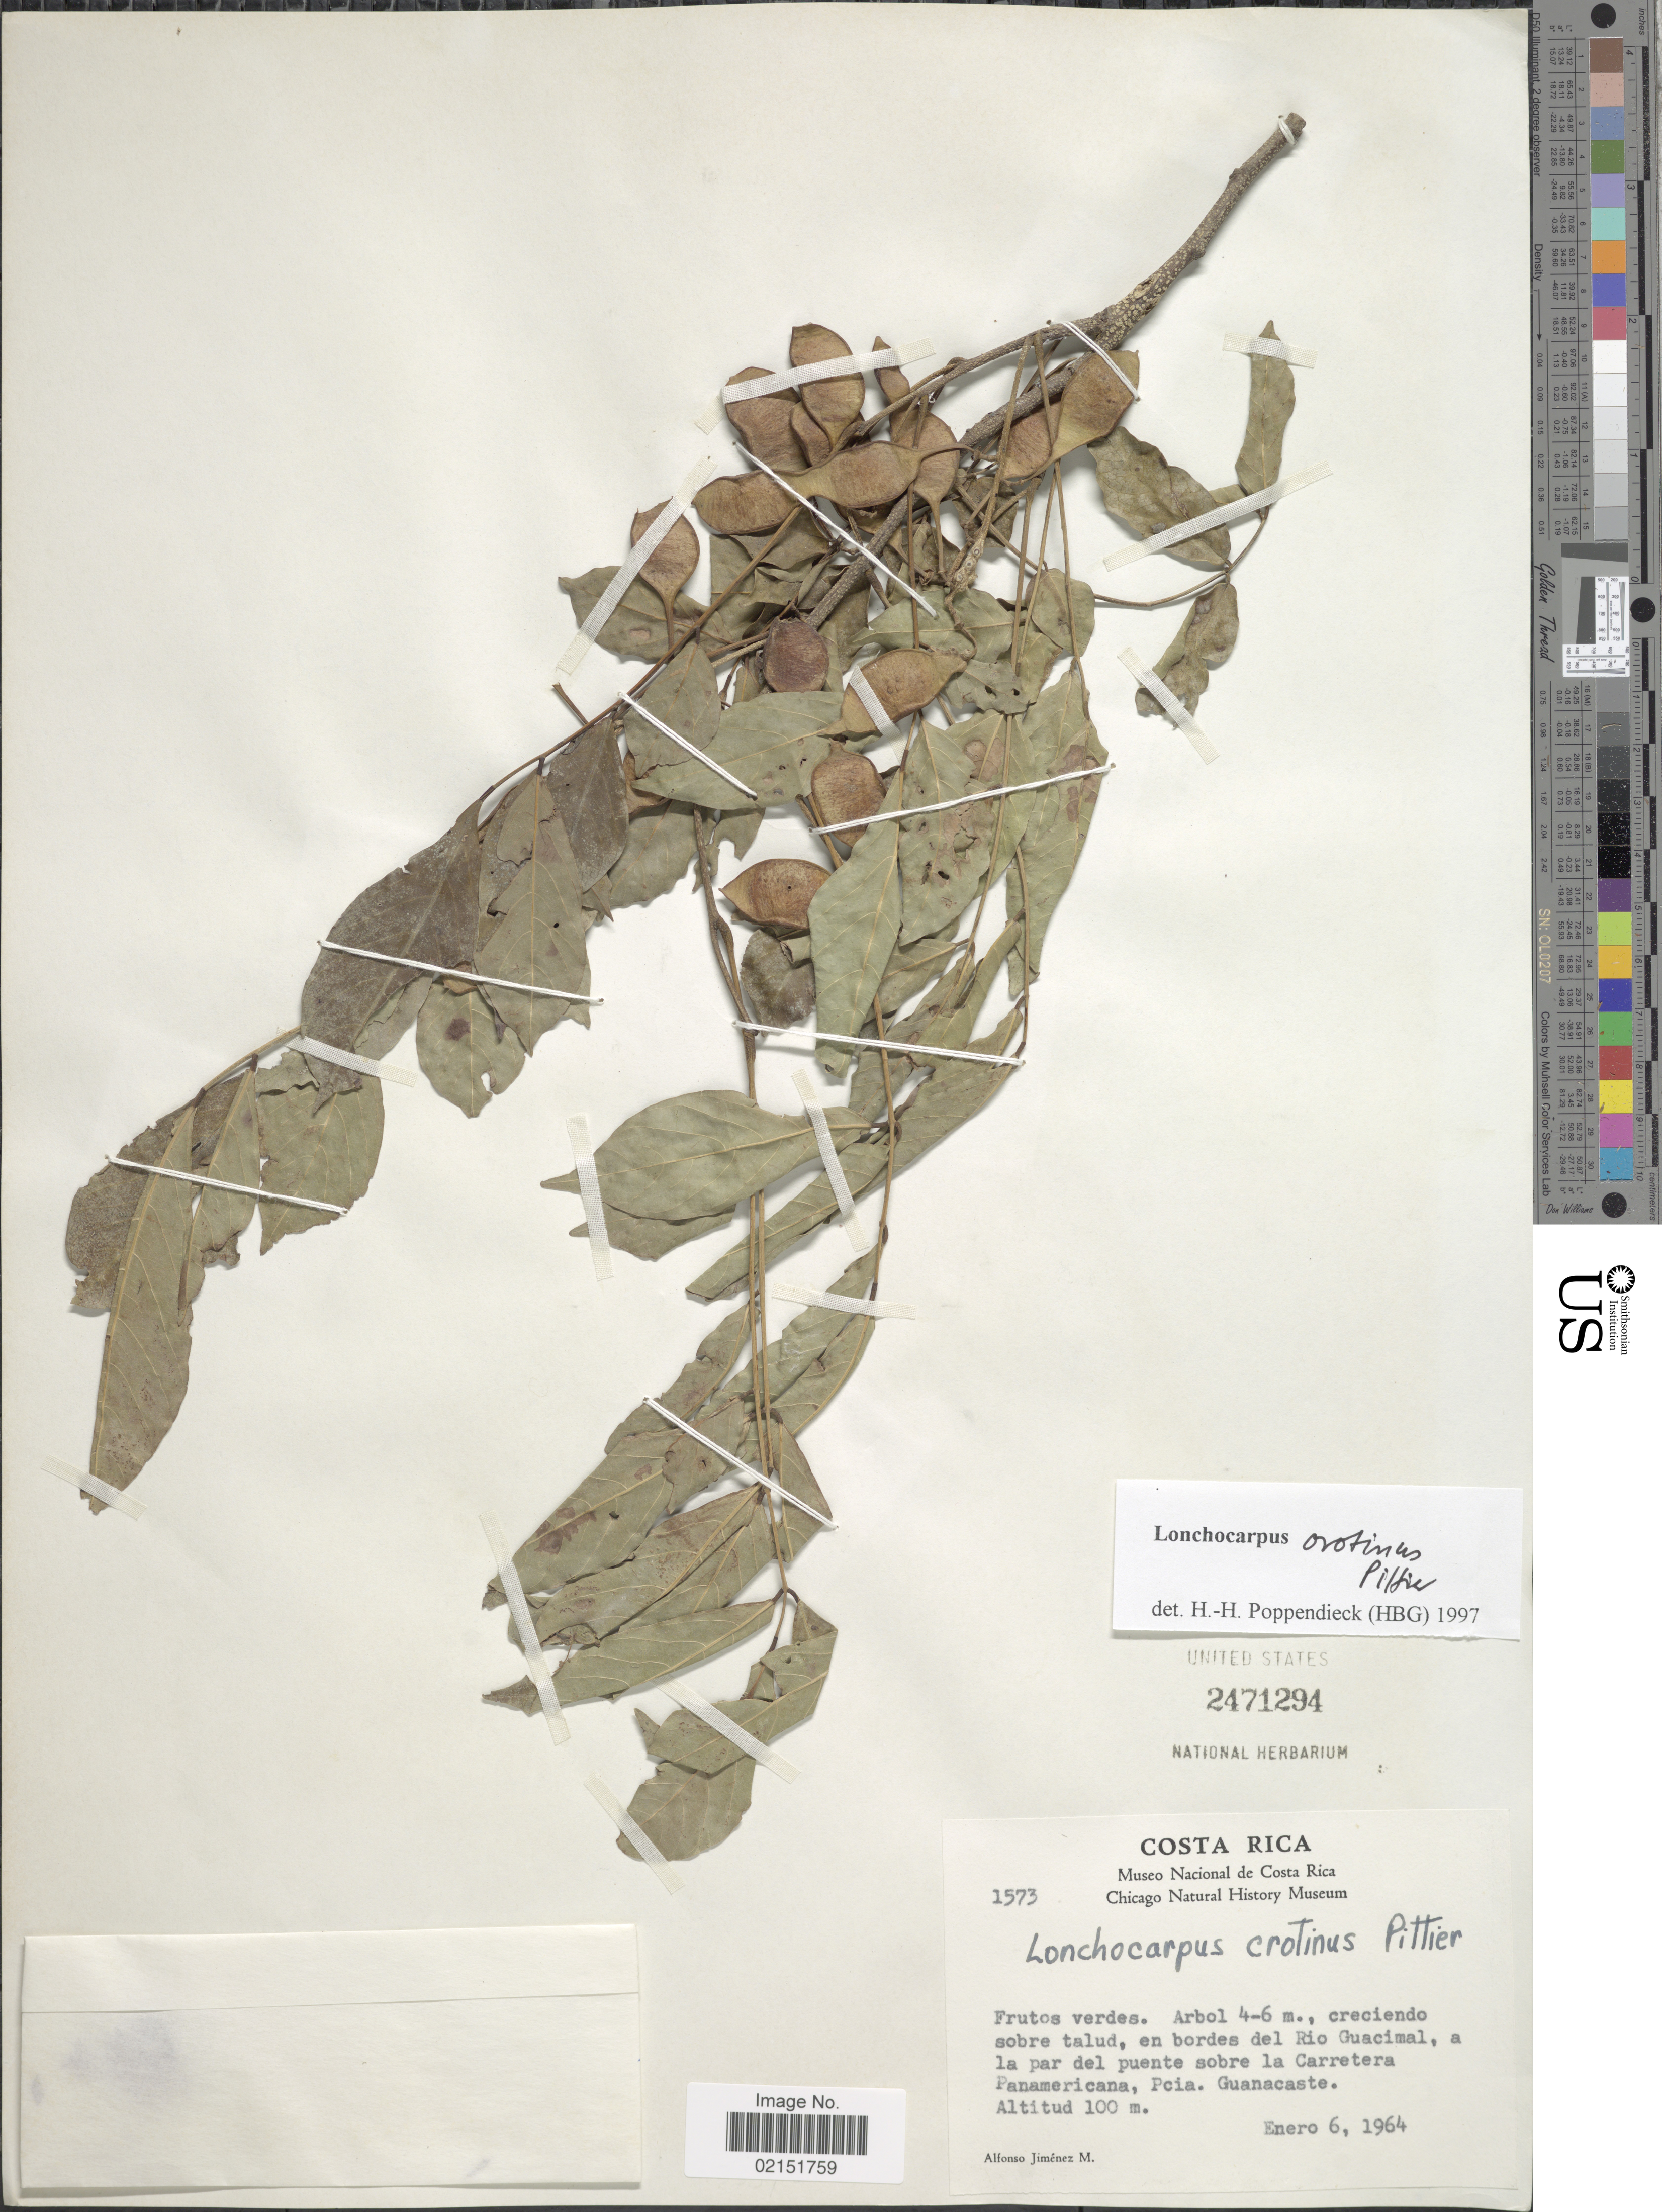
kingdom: Plantae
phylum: Tracheophyta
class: Magnoliopsida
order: Fabales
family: Fabaceae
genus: Lonchocarpus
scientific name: Lonchocarpus orotinus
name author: Pittier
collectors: A. Jimenez M.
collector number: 1573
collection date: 1964-01-06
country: Costa Rica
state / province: Guanacaste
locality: Creciendo sobre talud, en bordes del Rio Guacimal, a la par del puente sobre la Carretera Panamericana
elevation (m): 100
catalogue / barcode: US 2471294